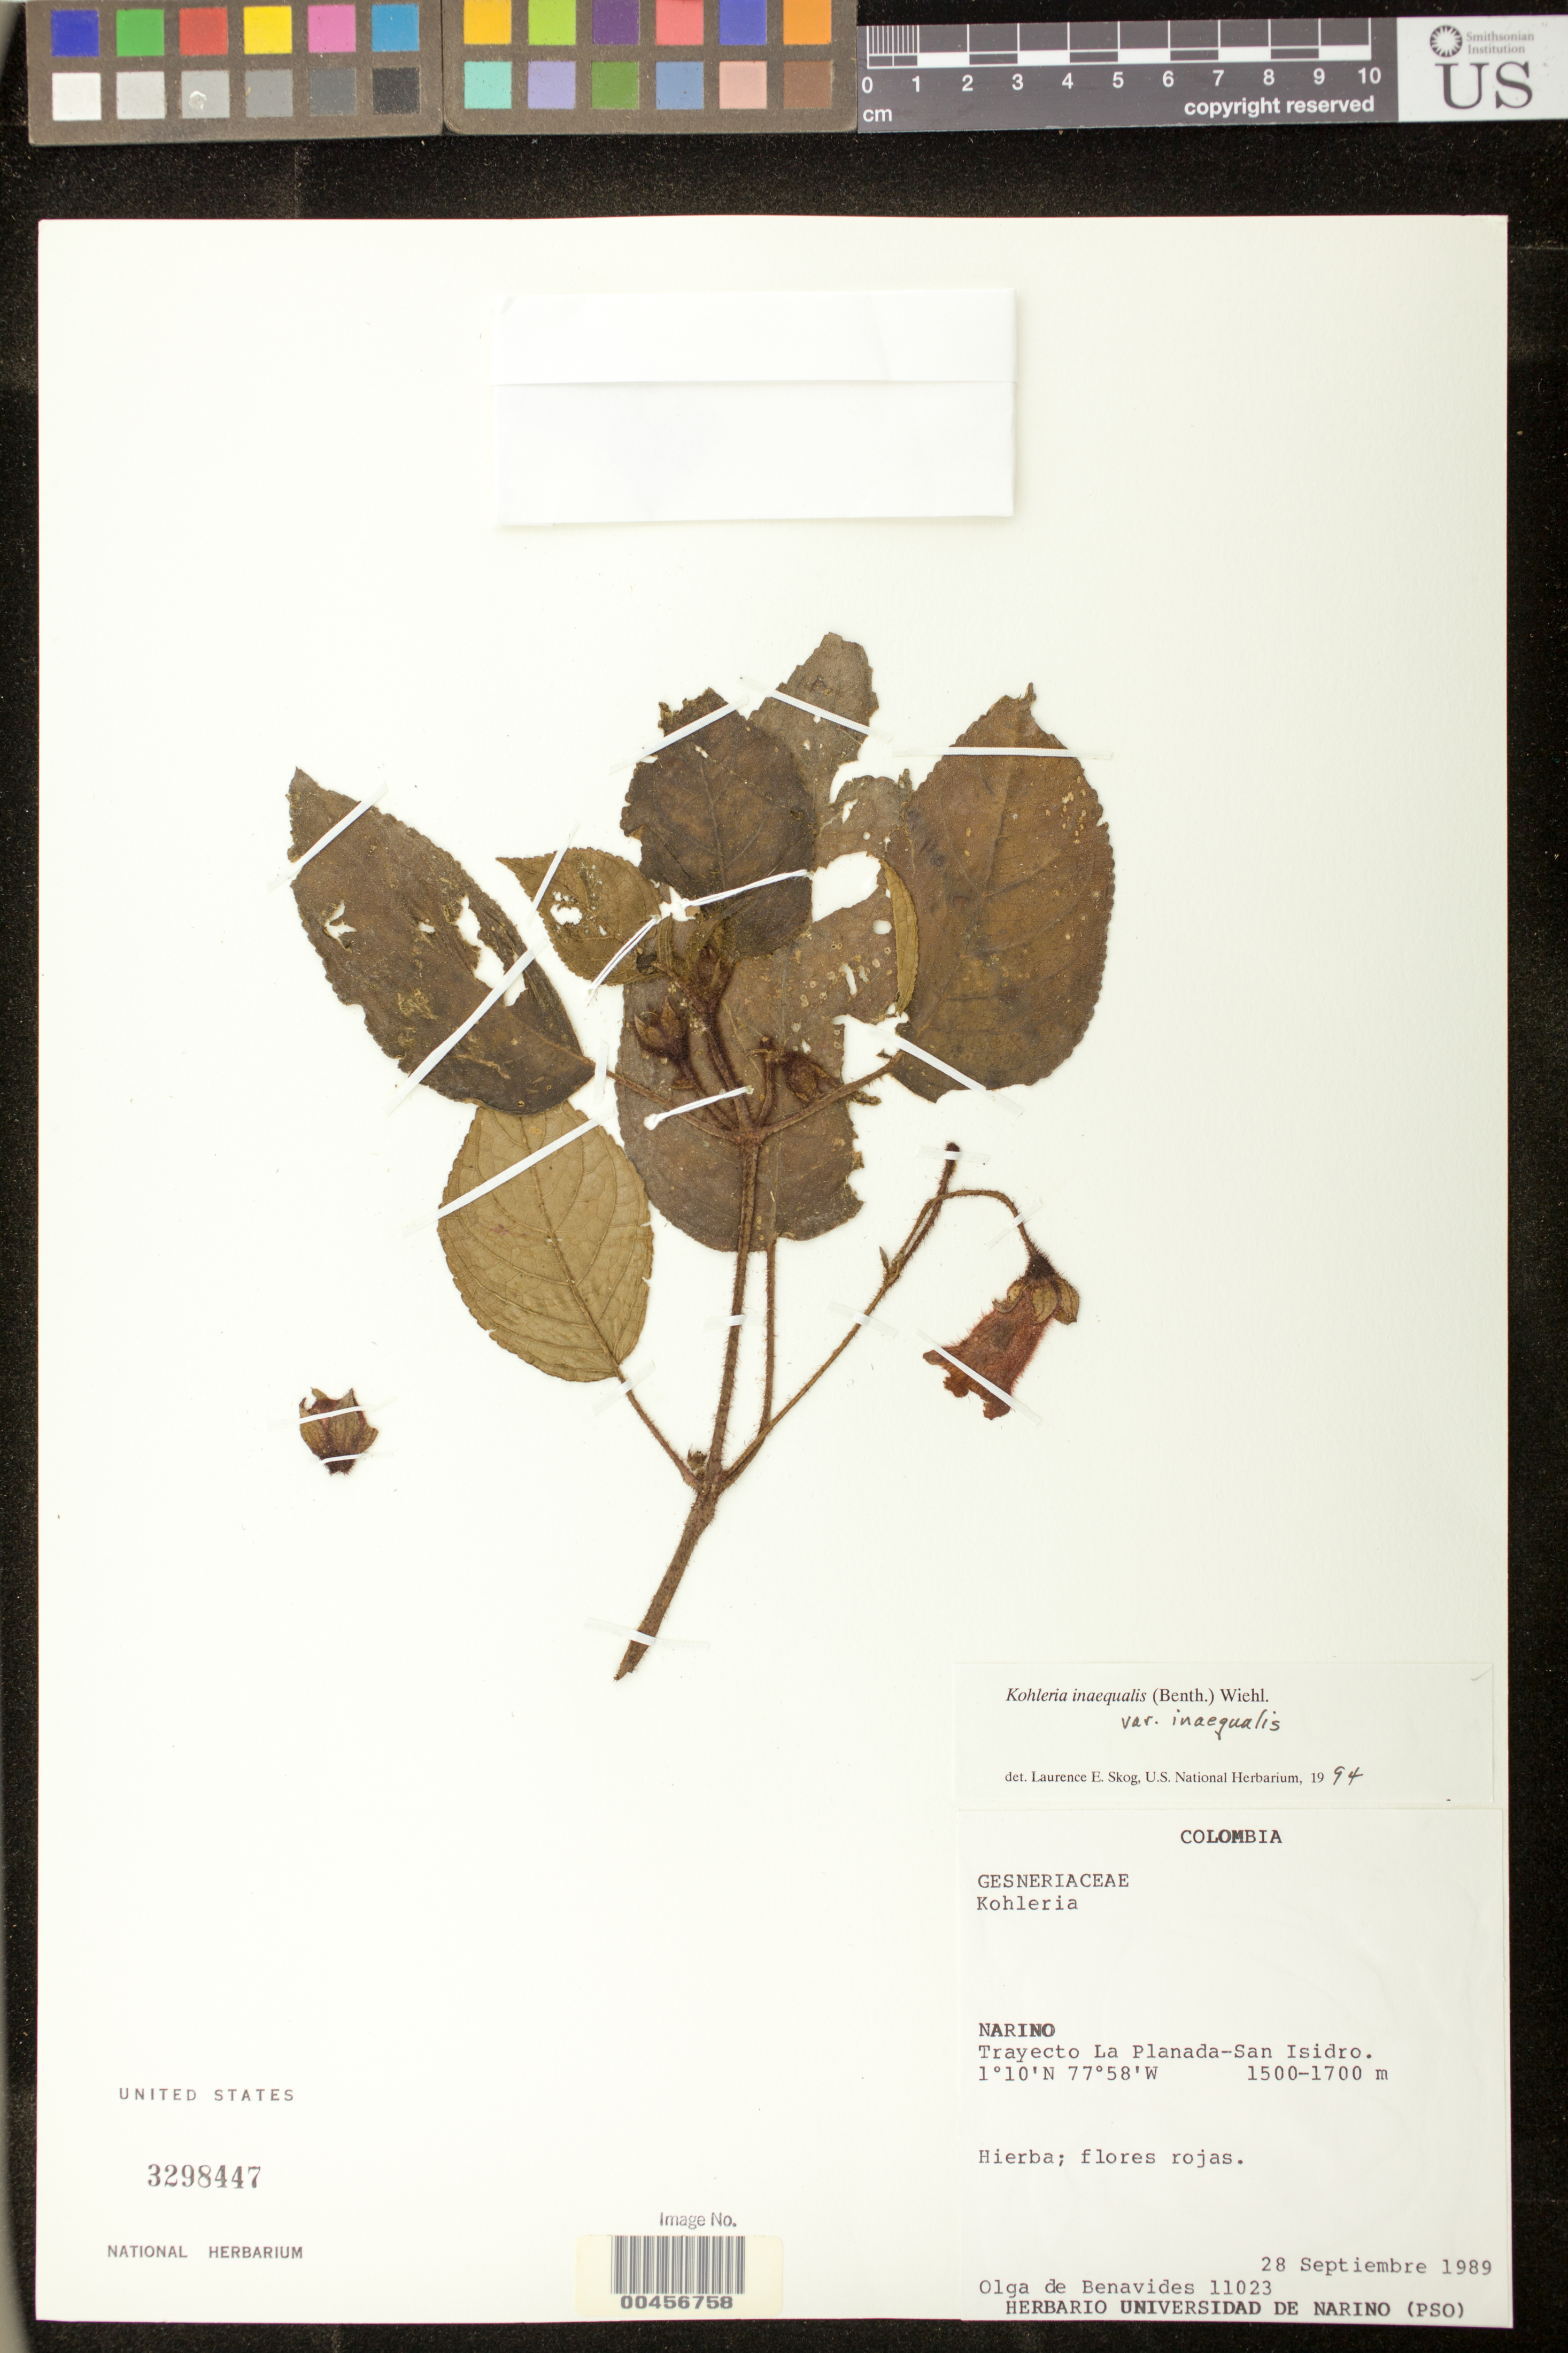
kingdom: Plantae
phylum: Tracheophyta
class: Magnoliopsida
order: Lamiales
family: Gesneriaceae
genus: Kohleria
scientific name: Kohleria inaequalis var. inaequalis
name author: (Benth.) Wiehler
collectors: Olga S. de Benavides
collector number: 11023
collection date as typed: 28 Sep 1989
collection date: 1989-09-28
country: Colombia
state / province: Nariño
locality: Trayecto La Planada-San Isidro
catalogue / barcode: US 3298447